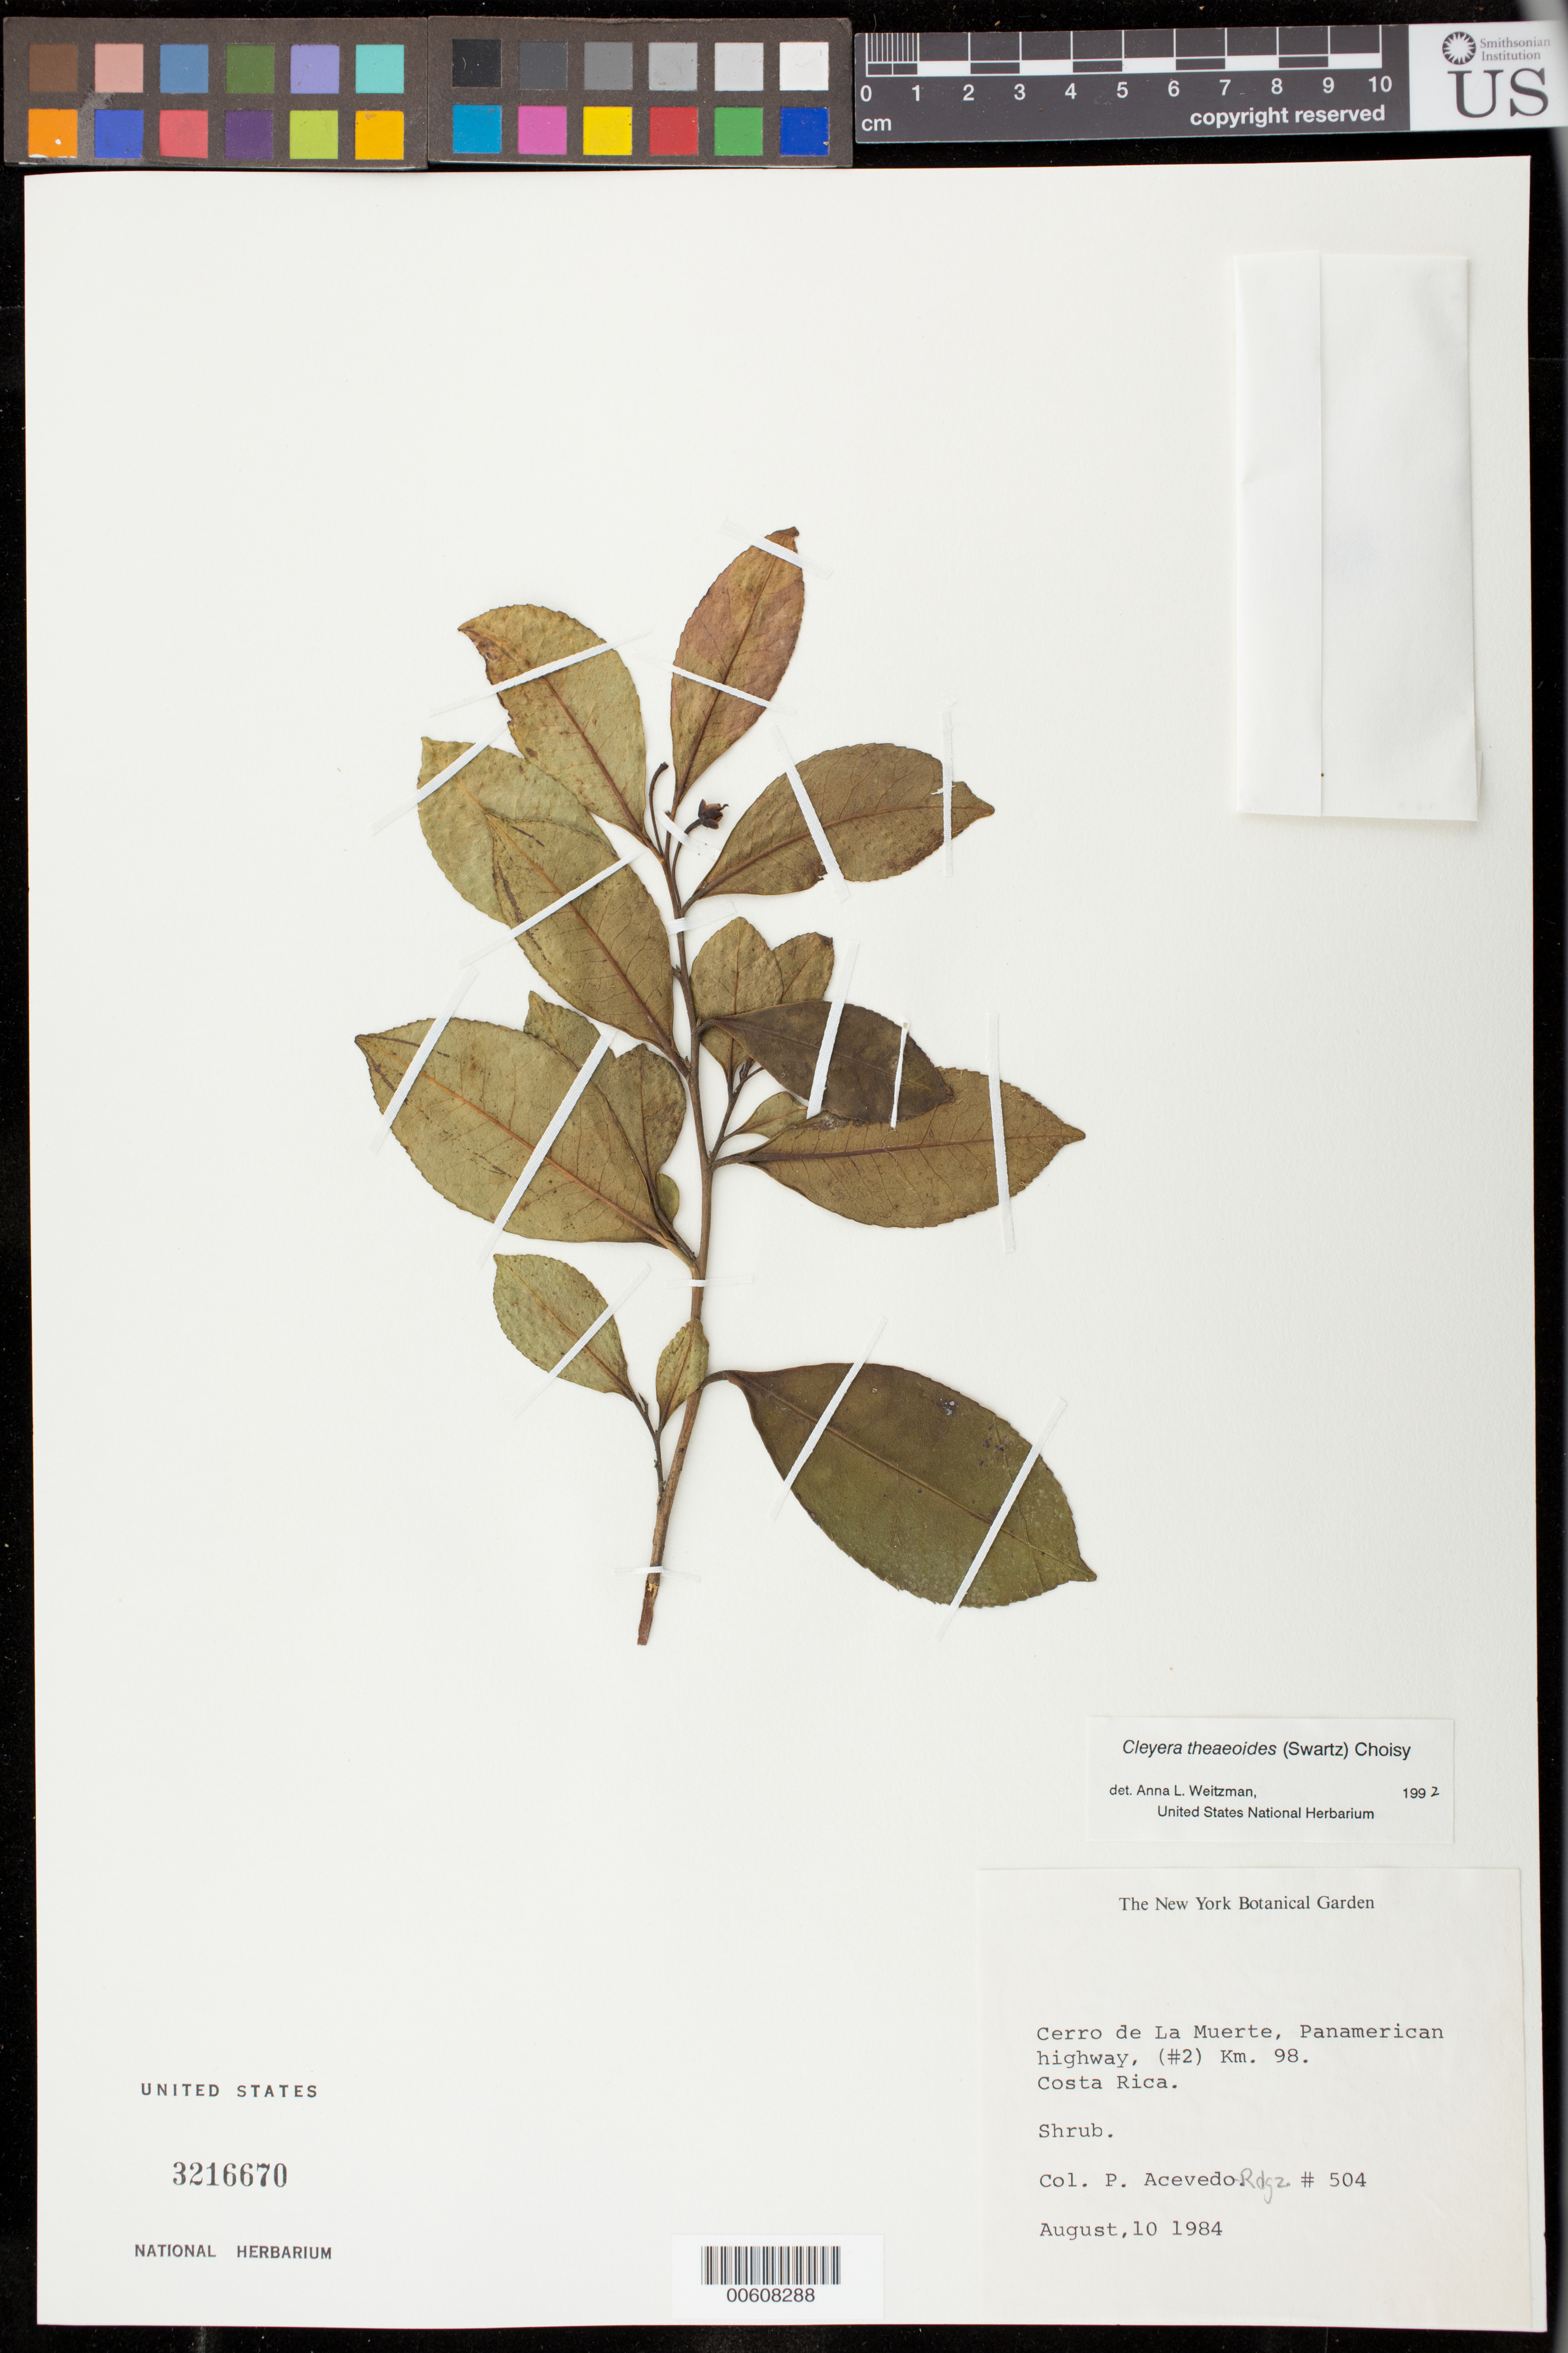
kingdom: Plantae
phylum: Tracheophyta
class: Magnoliopsida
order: Ericales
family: Pentaphylacaceae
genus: Cleyera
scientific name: Cleyera theaeoides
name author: (Sw.) Choisy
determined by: Weitzman, A. L.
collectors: P. Acevedo-Rodr.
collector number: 504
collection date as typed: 10 Aug 1984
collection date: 1984-08-10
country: Costa Rica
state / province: San José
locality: Cerro de la Muerte, Carretera 2, km 98.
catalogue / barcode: US 3216670